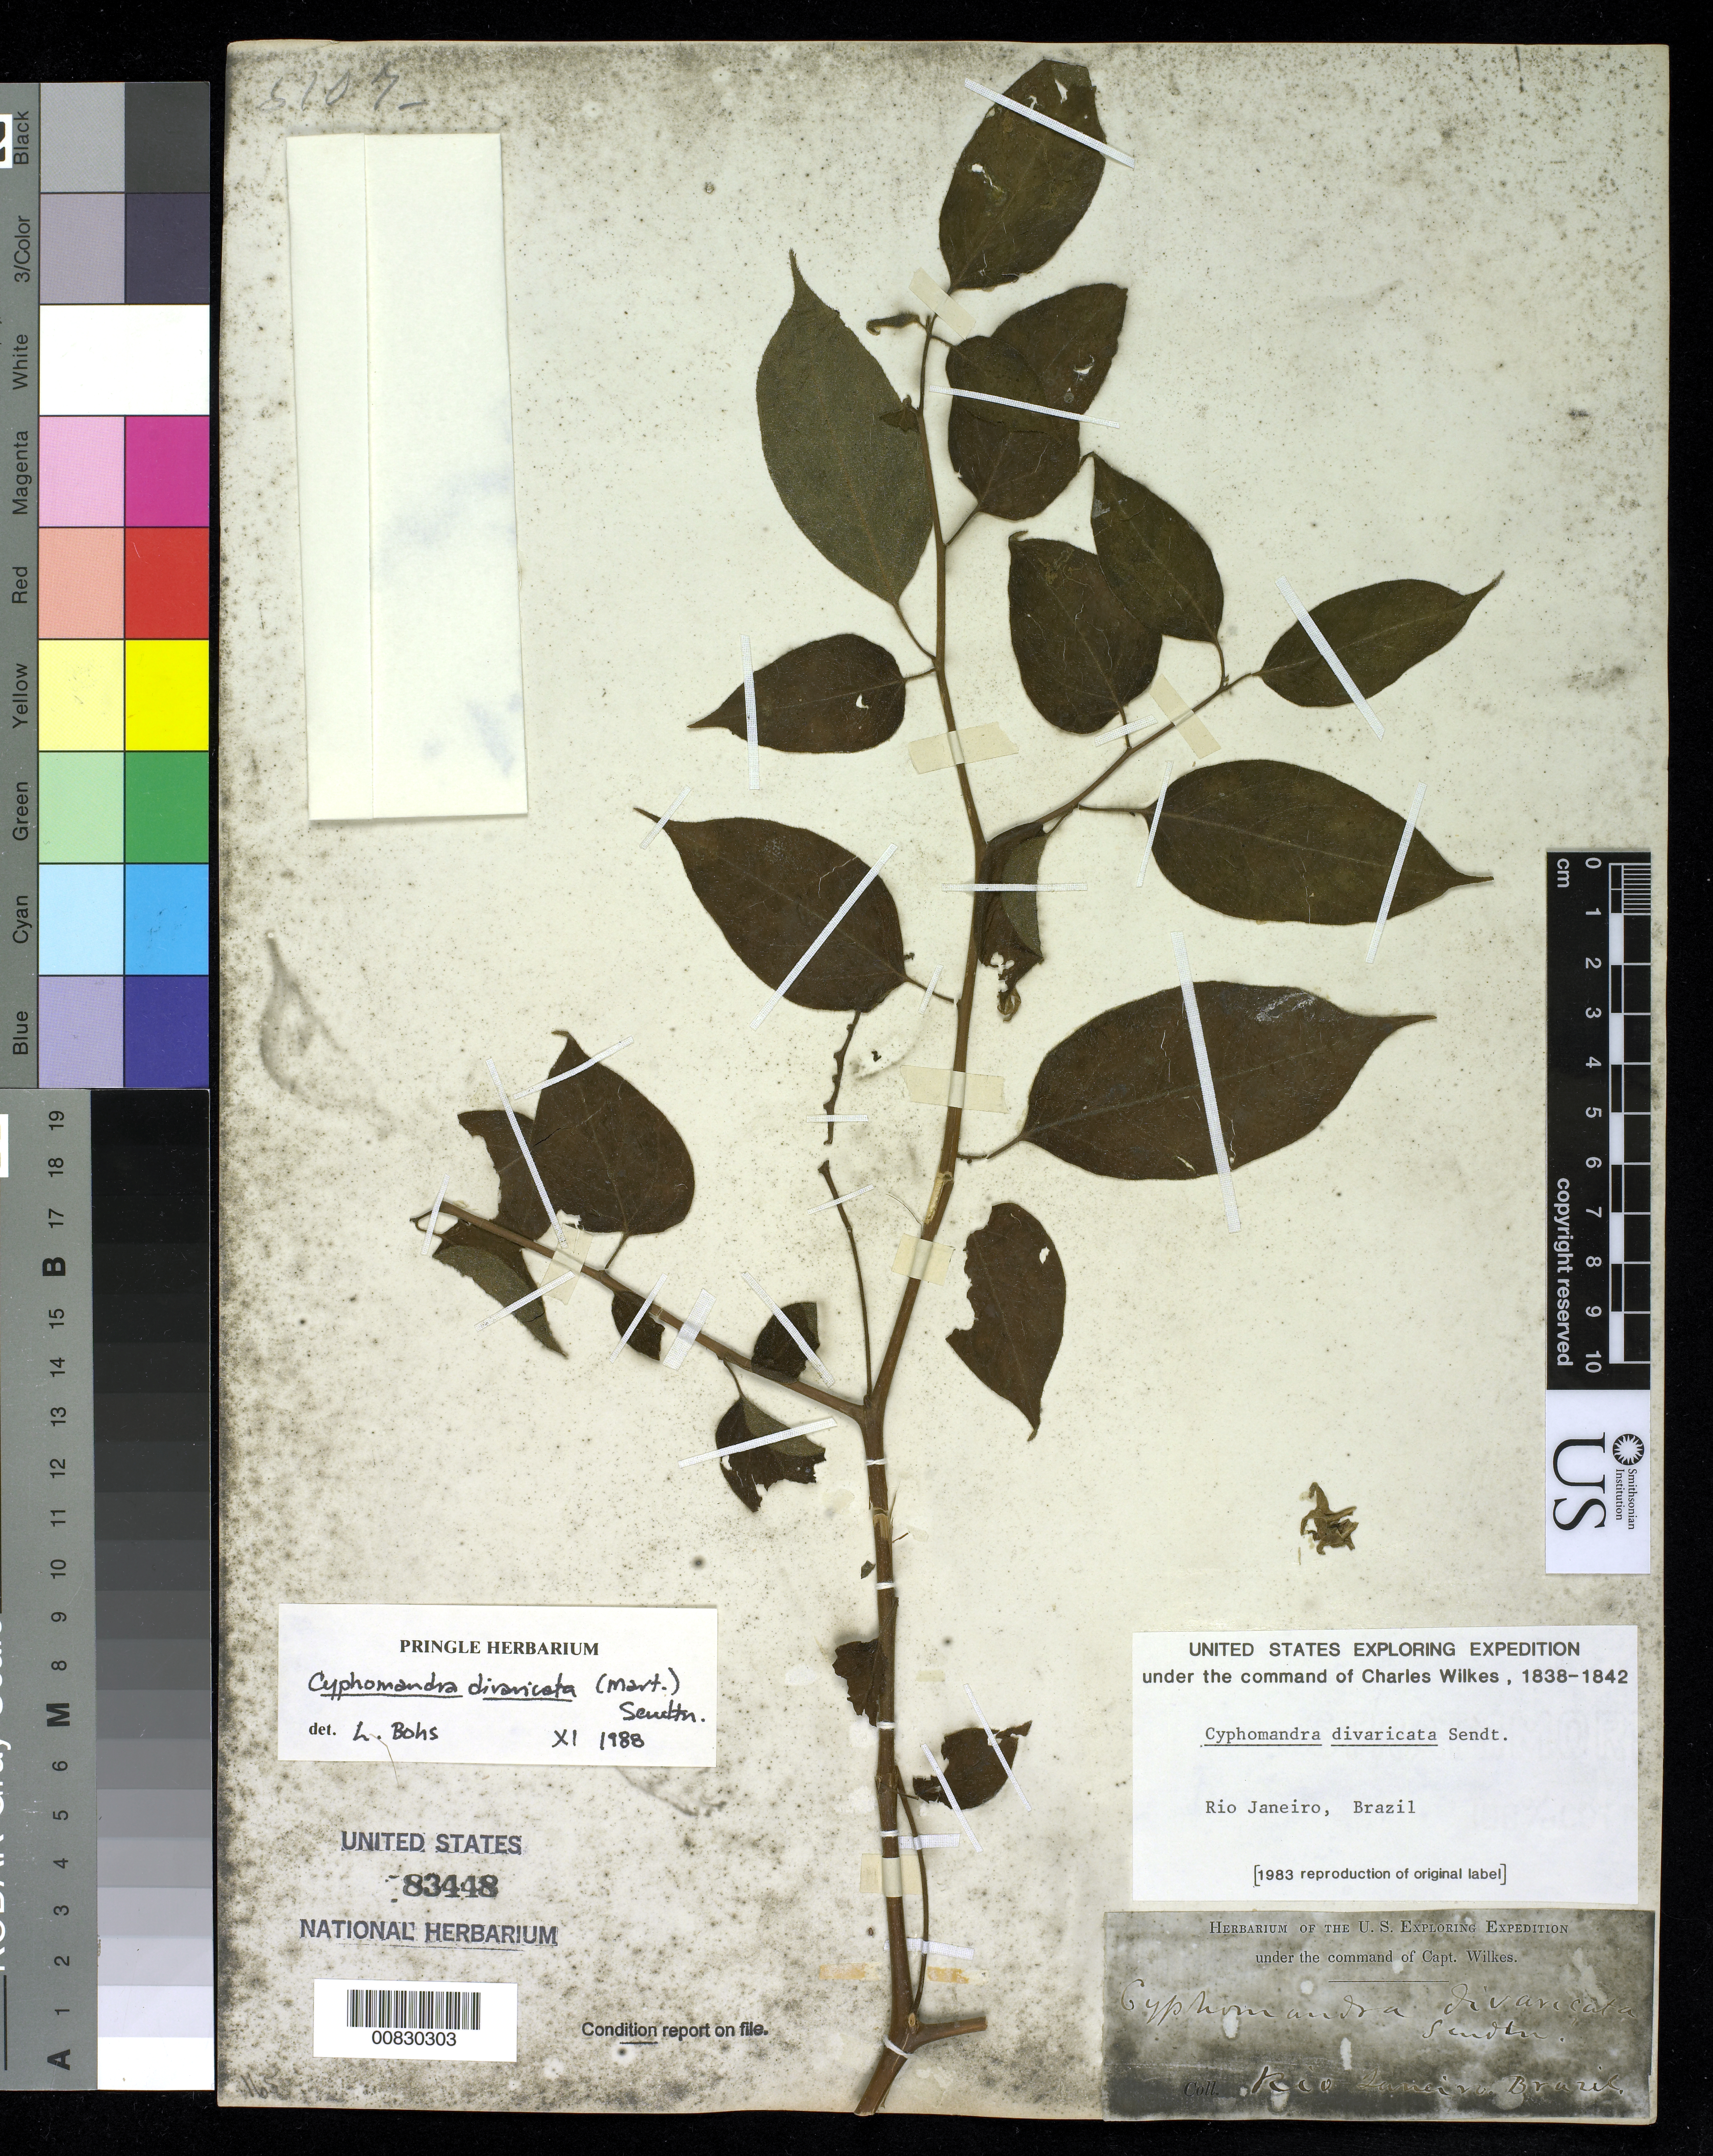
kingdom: Plantae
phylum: Tracheophyta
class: Magnoliopsida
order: Solanales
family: Solanaceae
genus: Cyphomandra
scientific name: Cyphomandra divaricata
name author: (Mart.) Sendtn.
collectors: Wilkes Explor. Exped.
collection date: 1838/1842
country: Brazil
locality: Rio de Janeiro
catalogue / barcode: US 83448